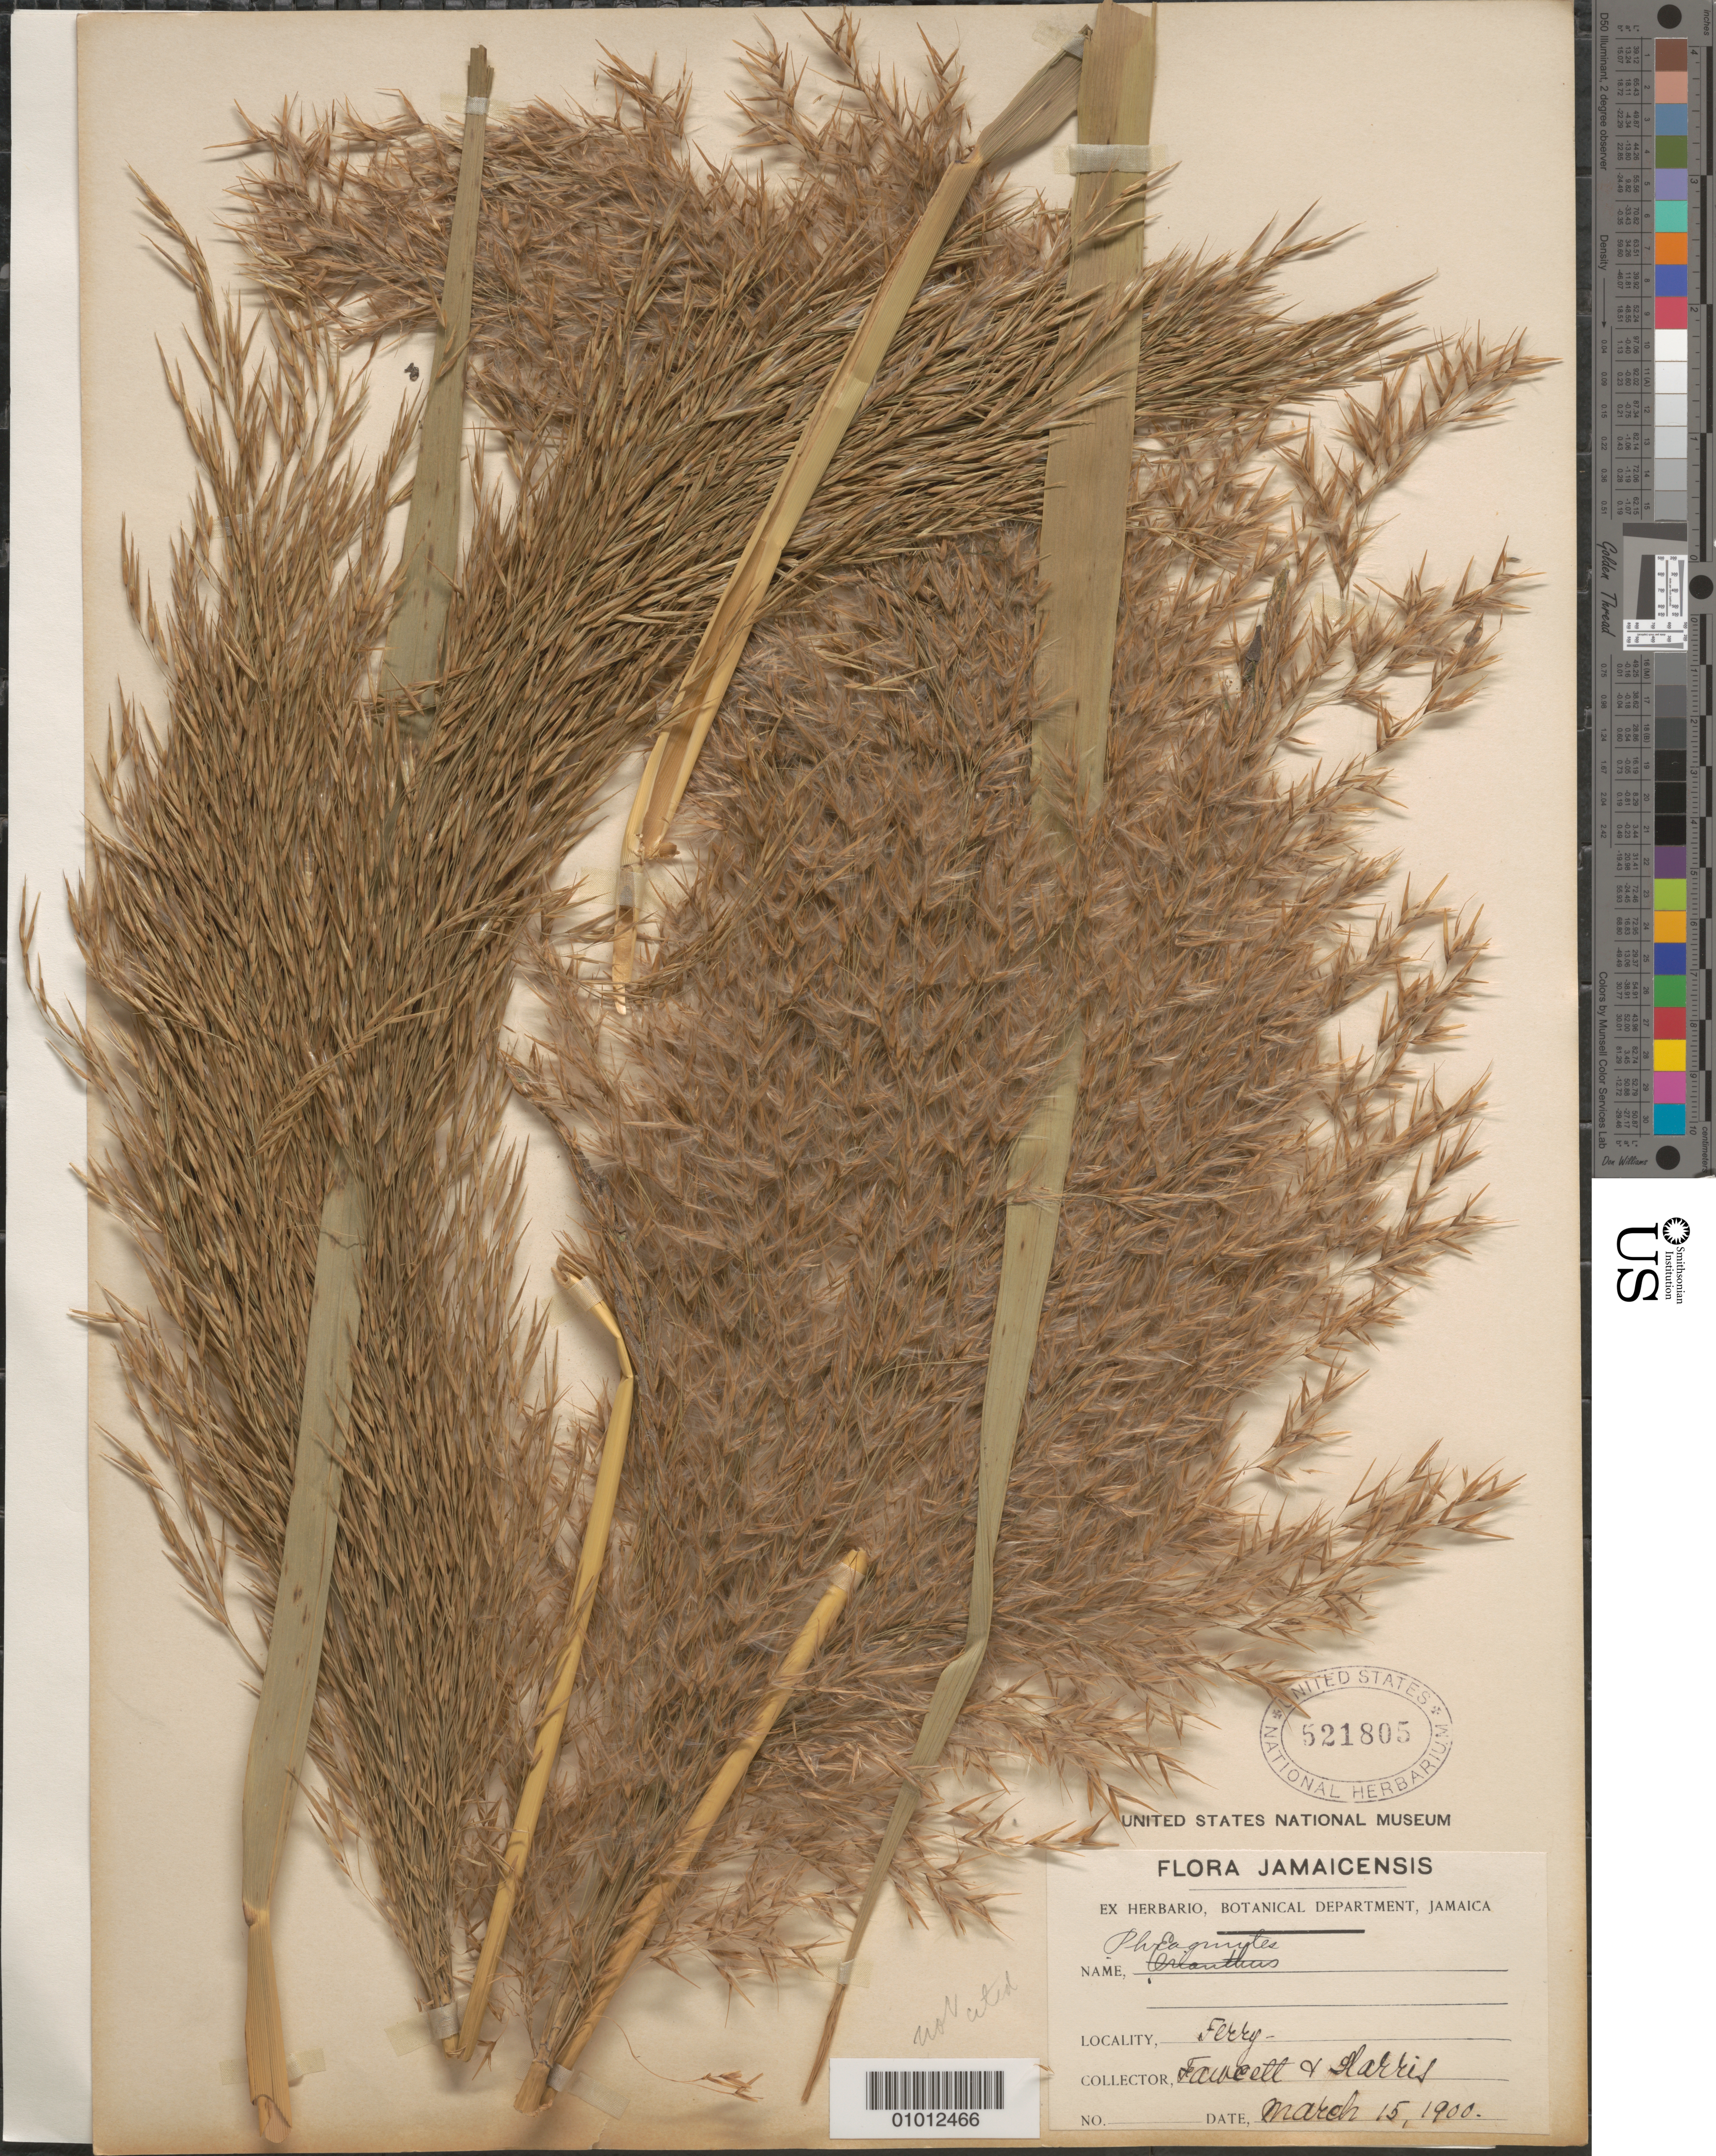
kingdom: Plantae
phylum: Tracheophyta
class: Liliopsida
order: Poales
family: Poaceae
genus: Phragmites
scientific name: Phragmites australis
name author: (Cav.) Trin. ex Steud.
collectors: W. Fawcett & W. Harris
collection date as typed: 15 Mar 1900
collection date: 1900-03-15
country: Jamaica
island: Jamaica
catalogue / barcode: US 521805